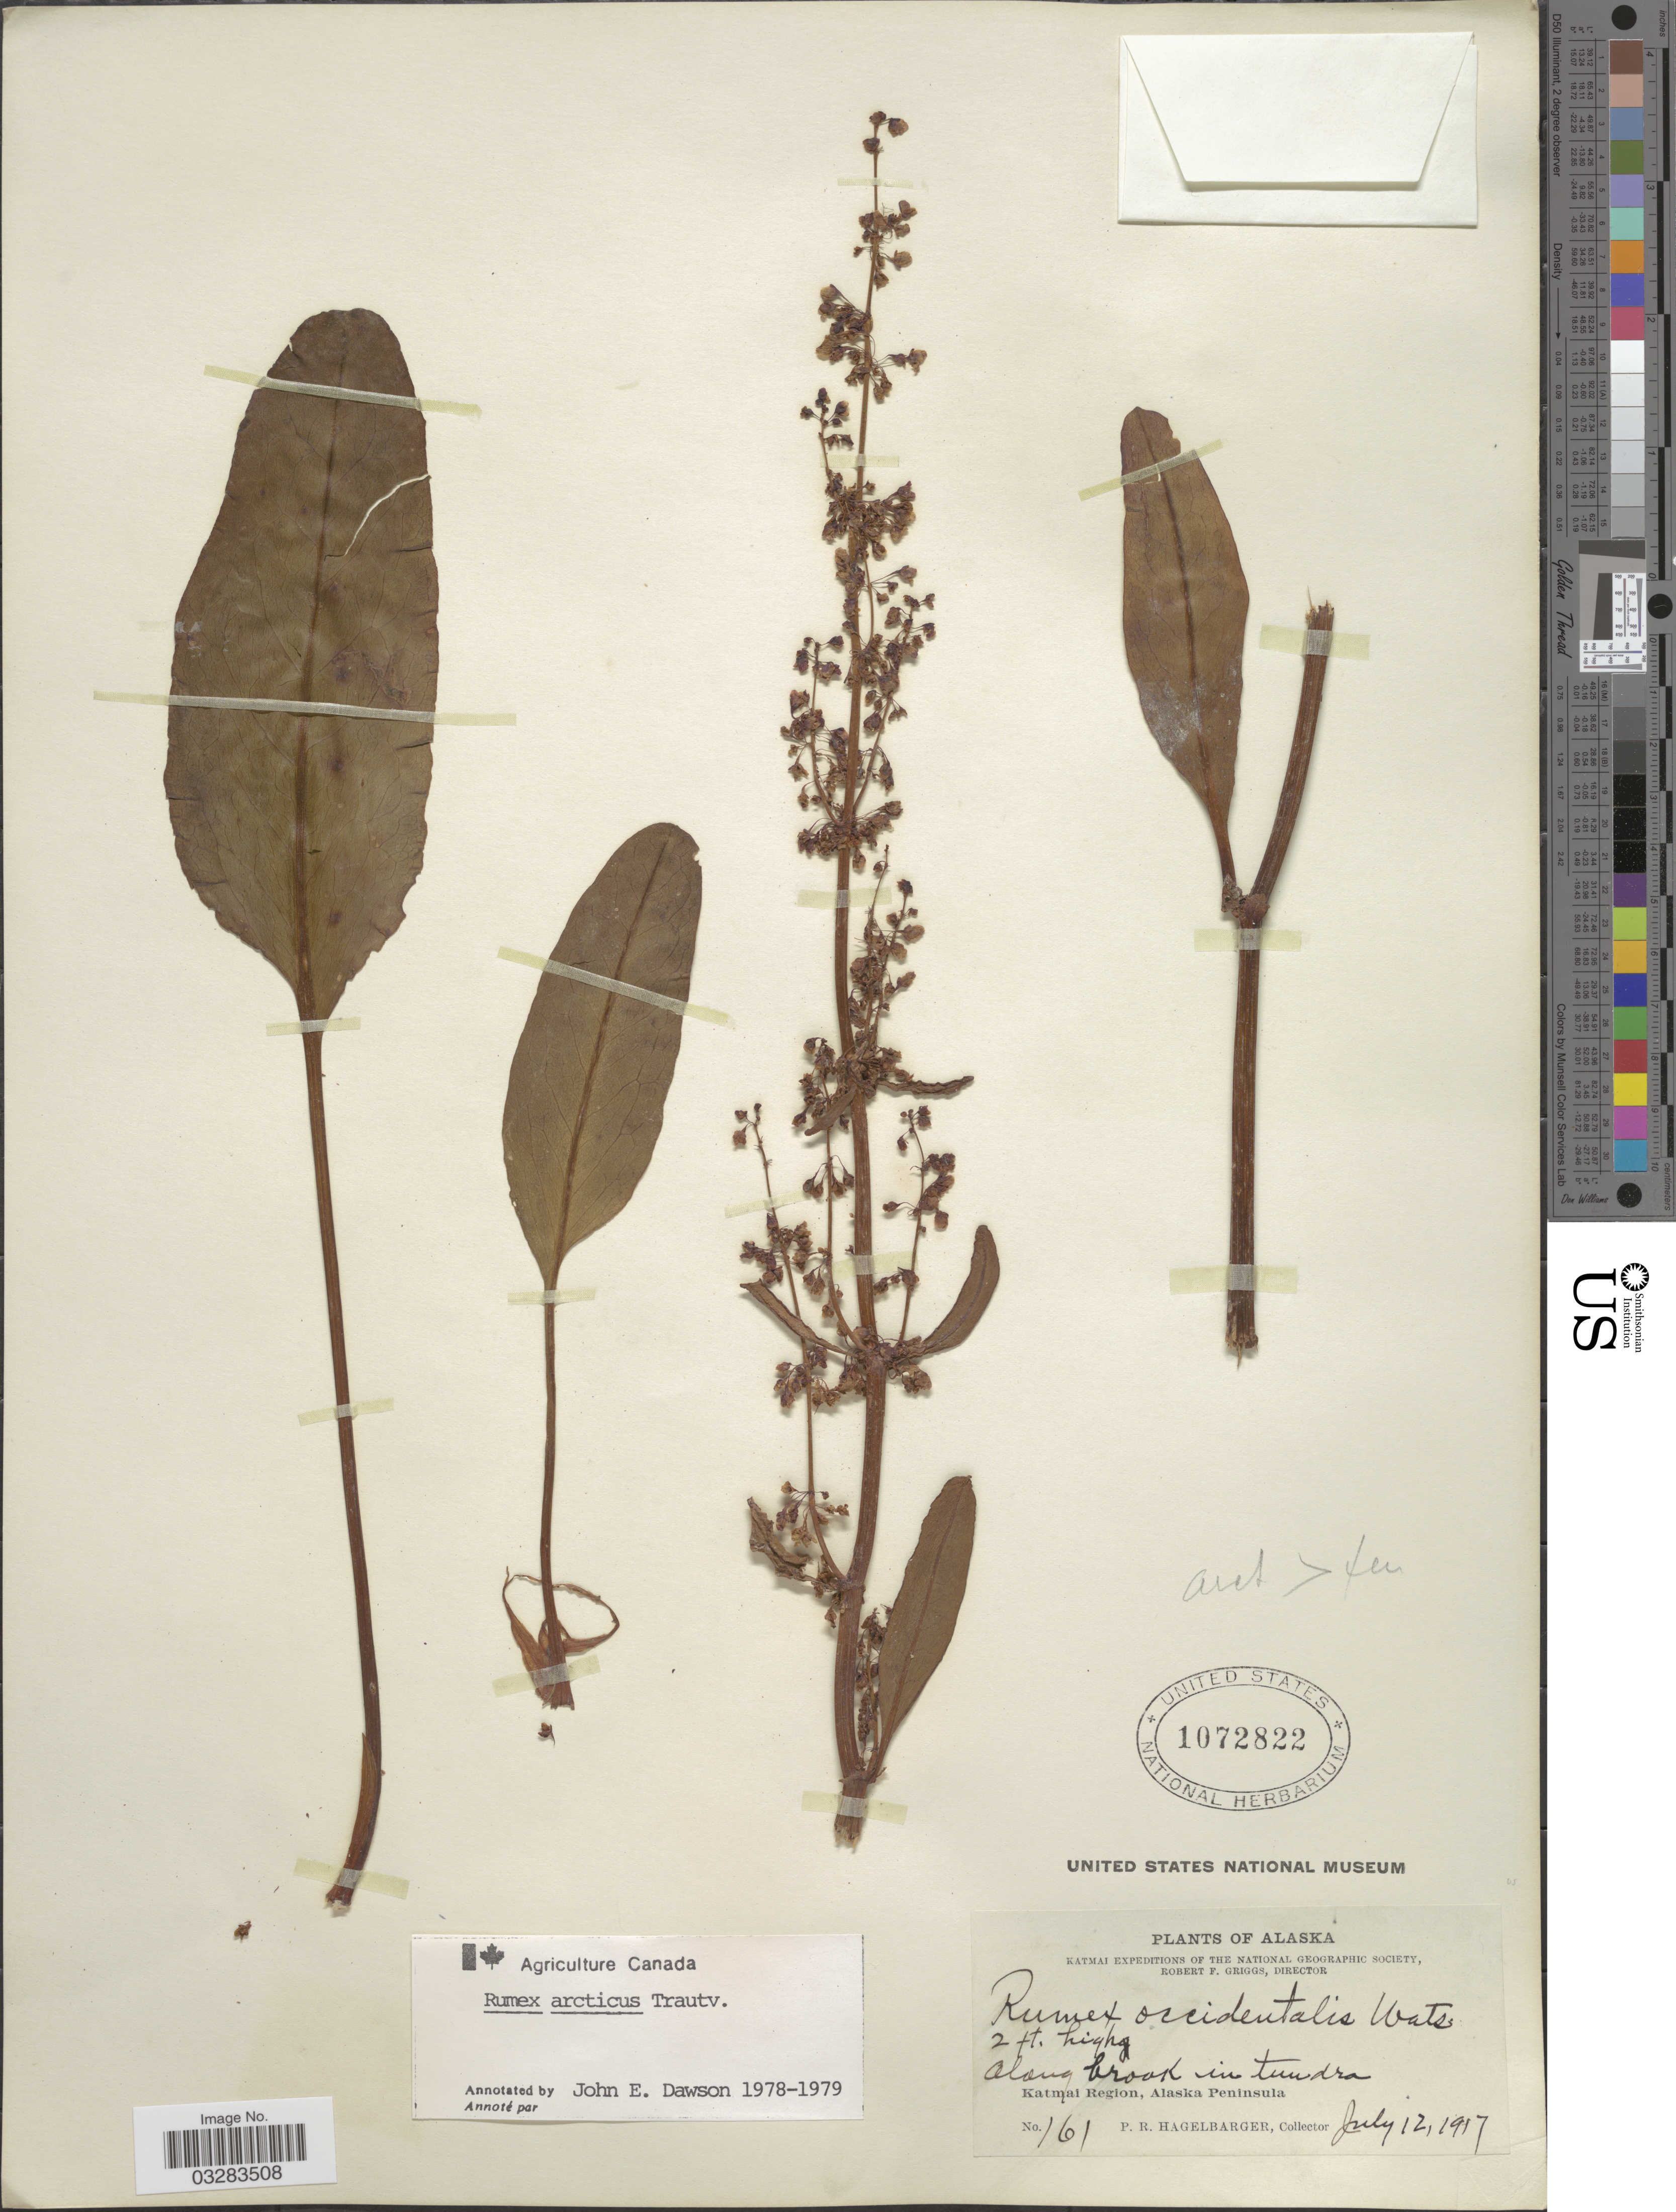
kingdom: Plantae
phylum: Tracheophyta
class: Magnoliopsida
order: Caryophyllales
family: Polygonaceae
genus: Rumex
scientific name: Rumex arcticus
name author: Trautv.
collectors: P. Hagelbarger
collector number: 161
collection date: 1917-07-12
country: United States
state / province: Alaska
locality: Katmai Region, Alaska Peninsula.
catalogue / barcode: US 1072822